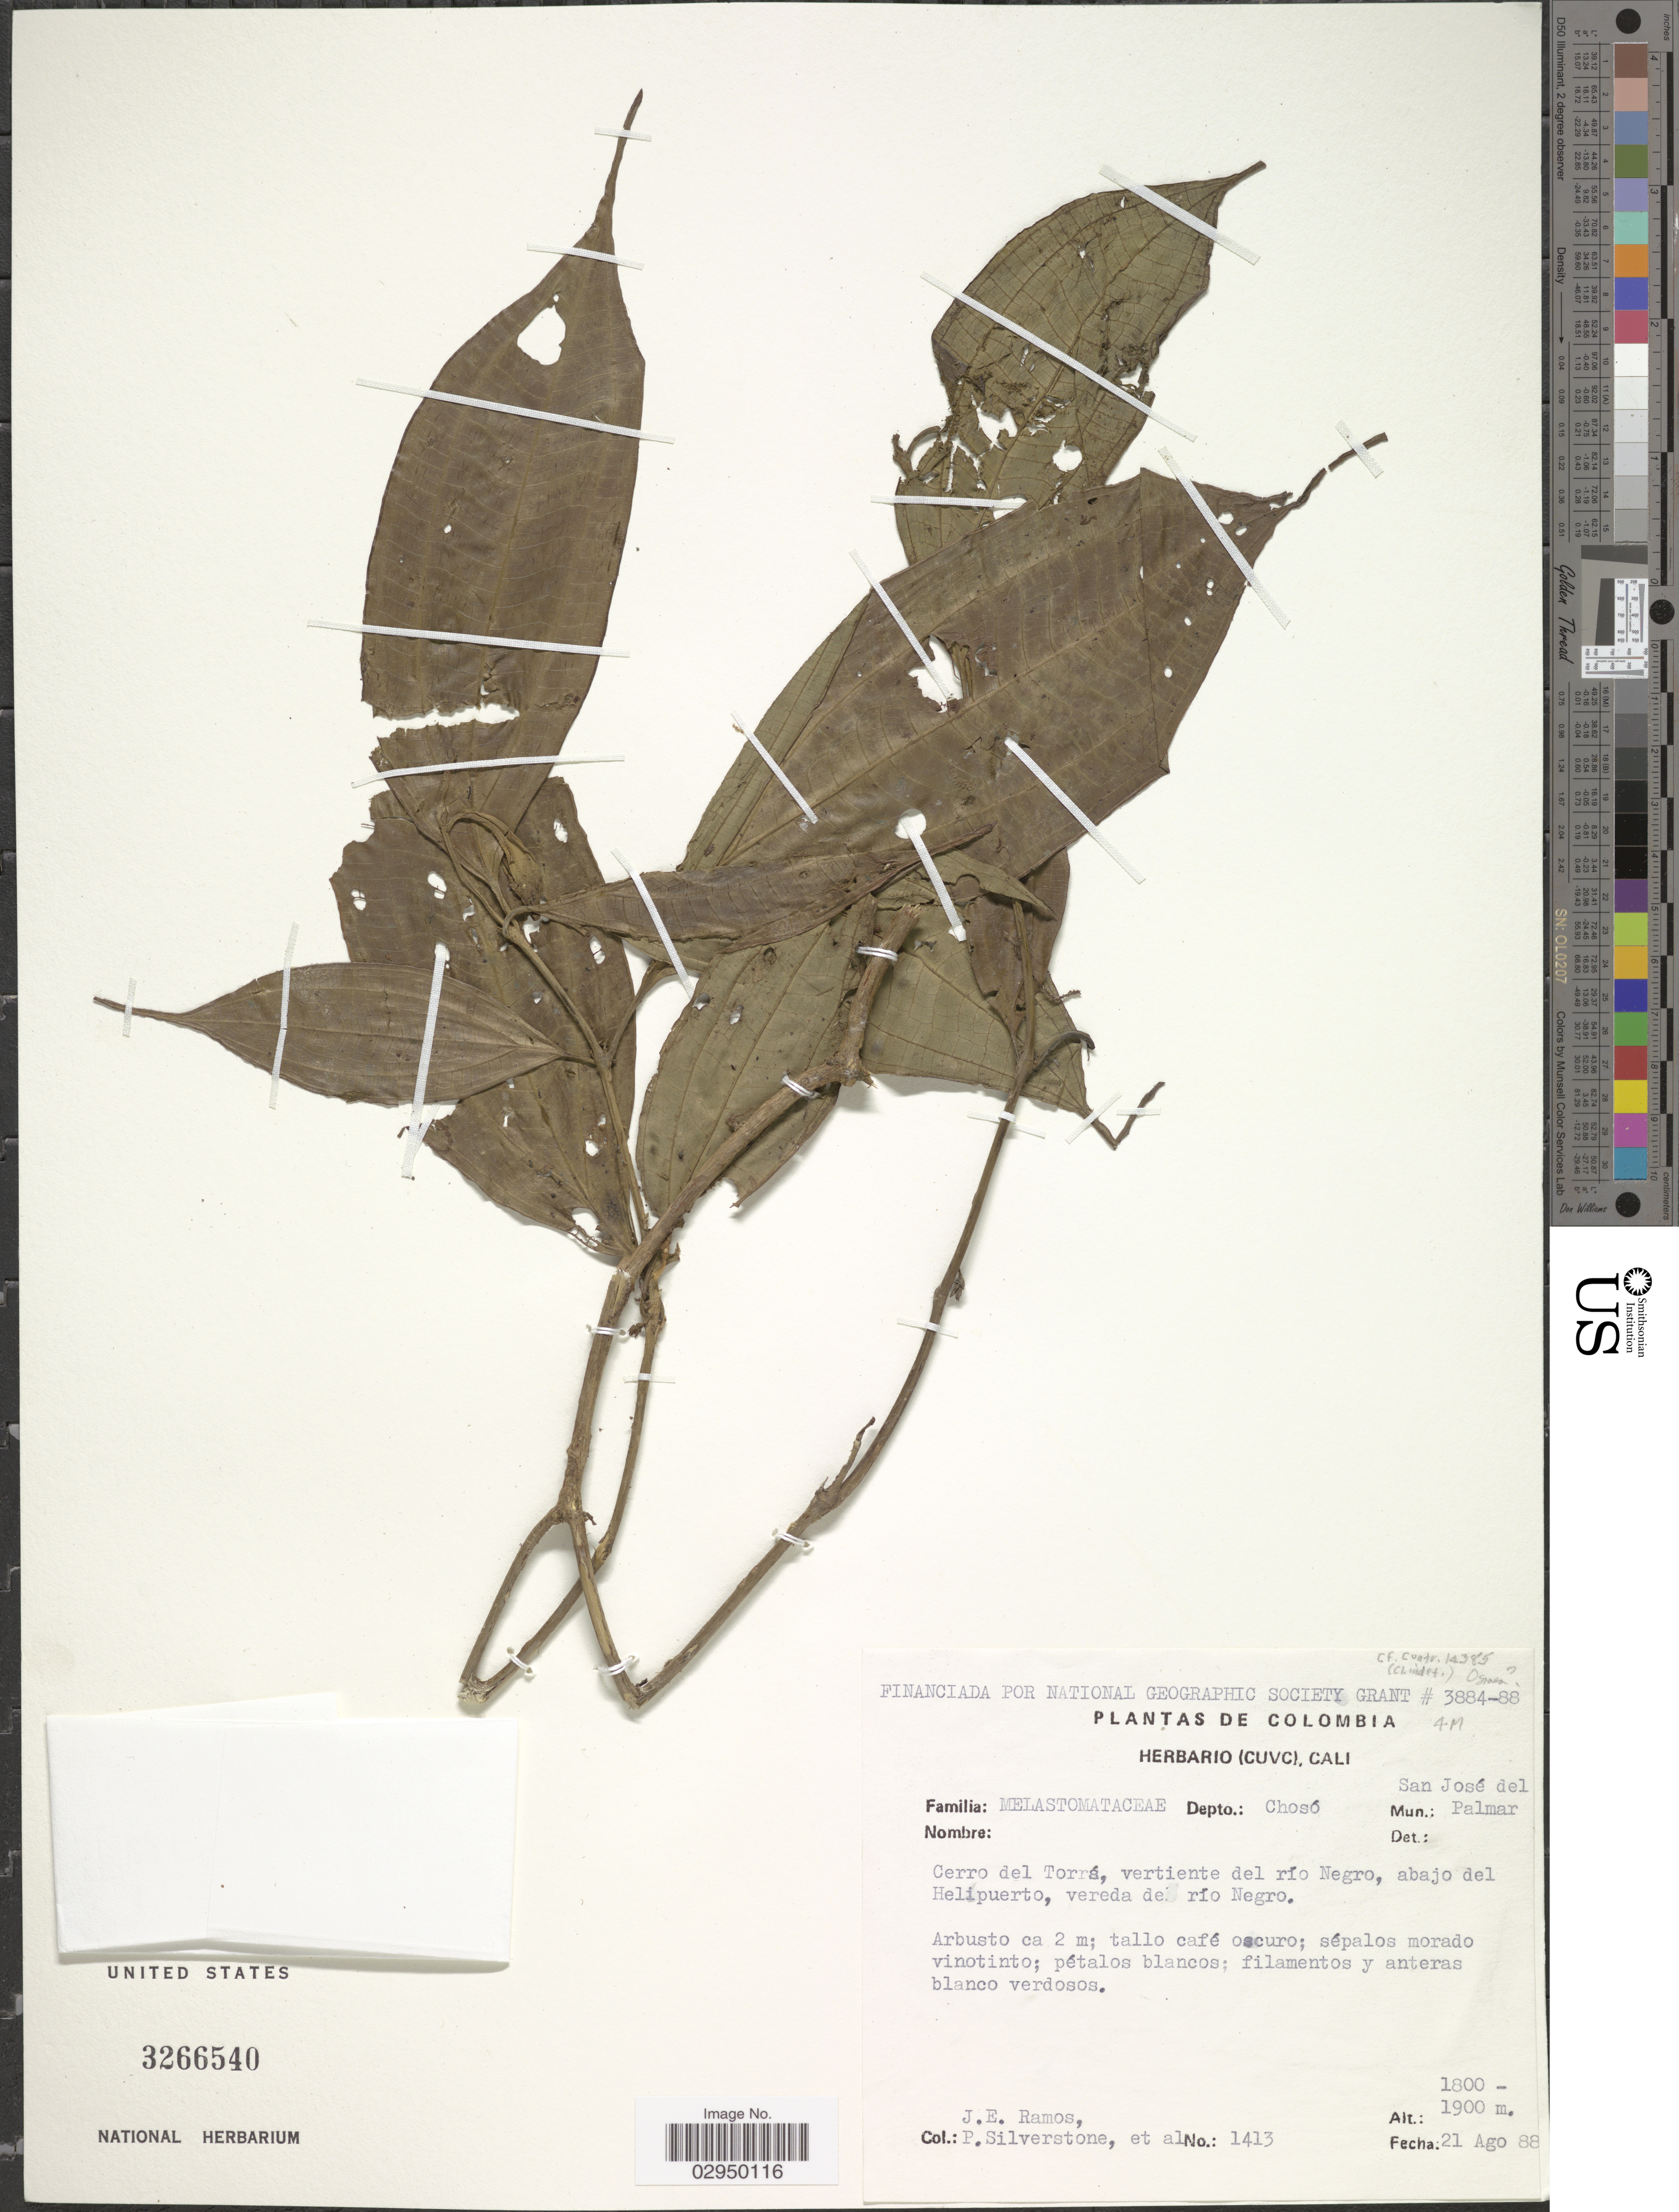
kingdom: Plantae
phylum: Tracheophyta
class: Magnoliopsida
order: Myrtales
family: Melastomataceae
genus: Clidemia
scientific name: Clidemia sp.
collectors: J. E. Ramos, P. Silverstone & et al.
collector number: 1413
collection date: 1988-08-21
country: Colombia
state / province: Chocó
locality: Depto.: Chocó. Mun.: San José del Palmar. Cerro del Torrá, vertiente del río Negro, abajo del Helipuerto, vereda de río Negro.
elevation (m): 1800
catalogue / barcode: US 3266540